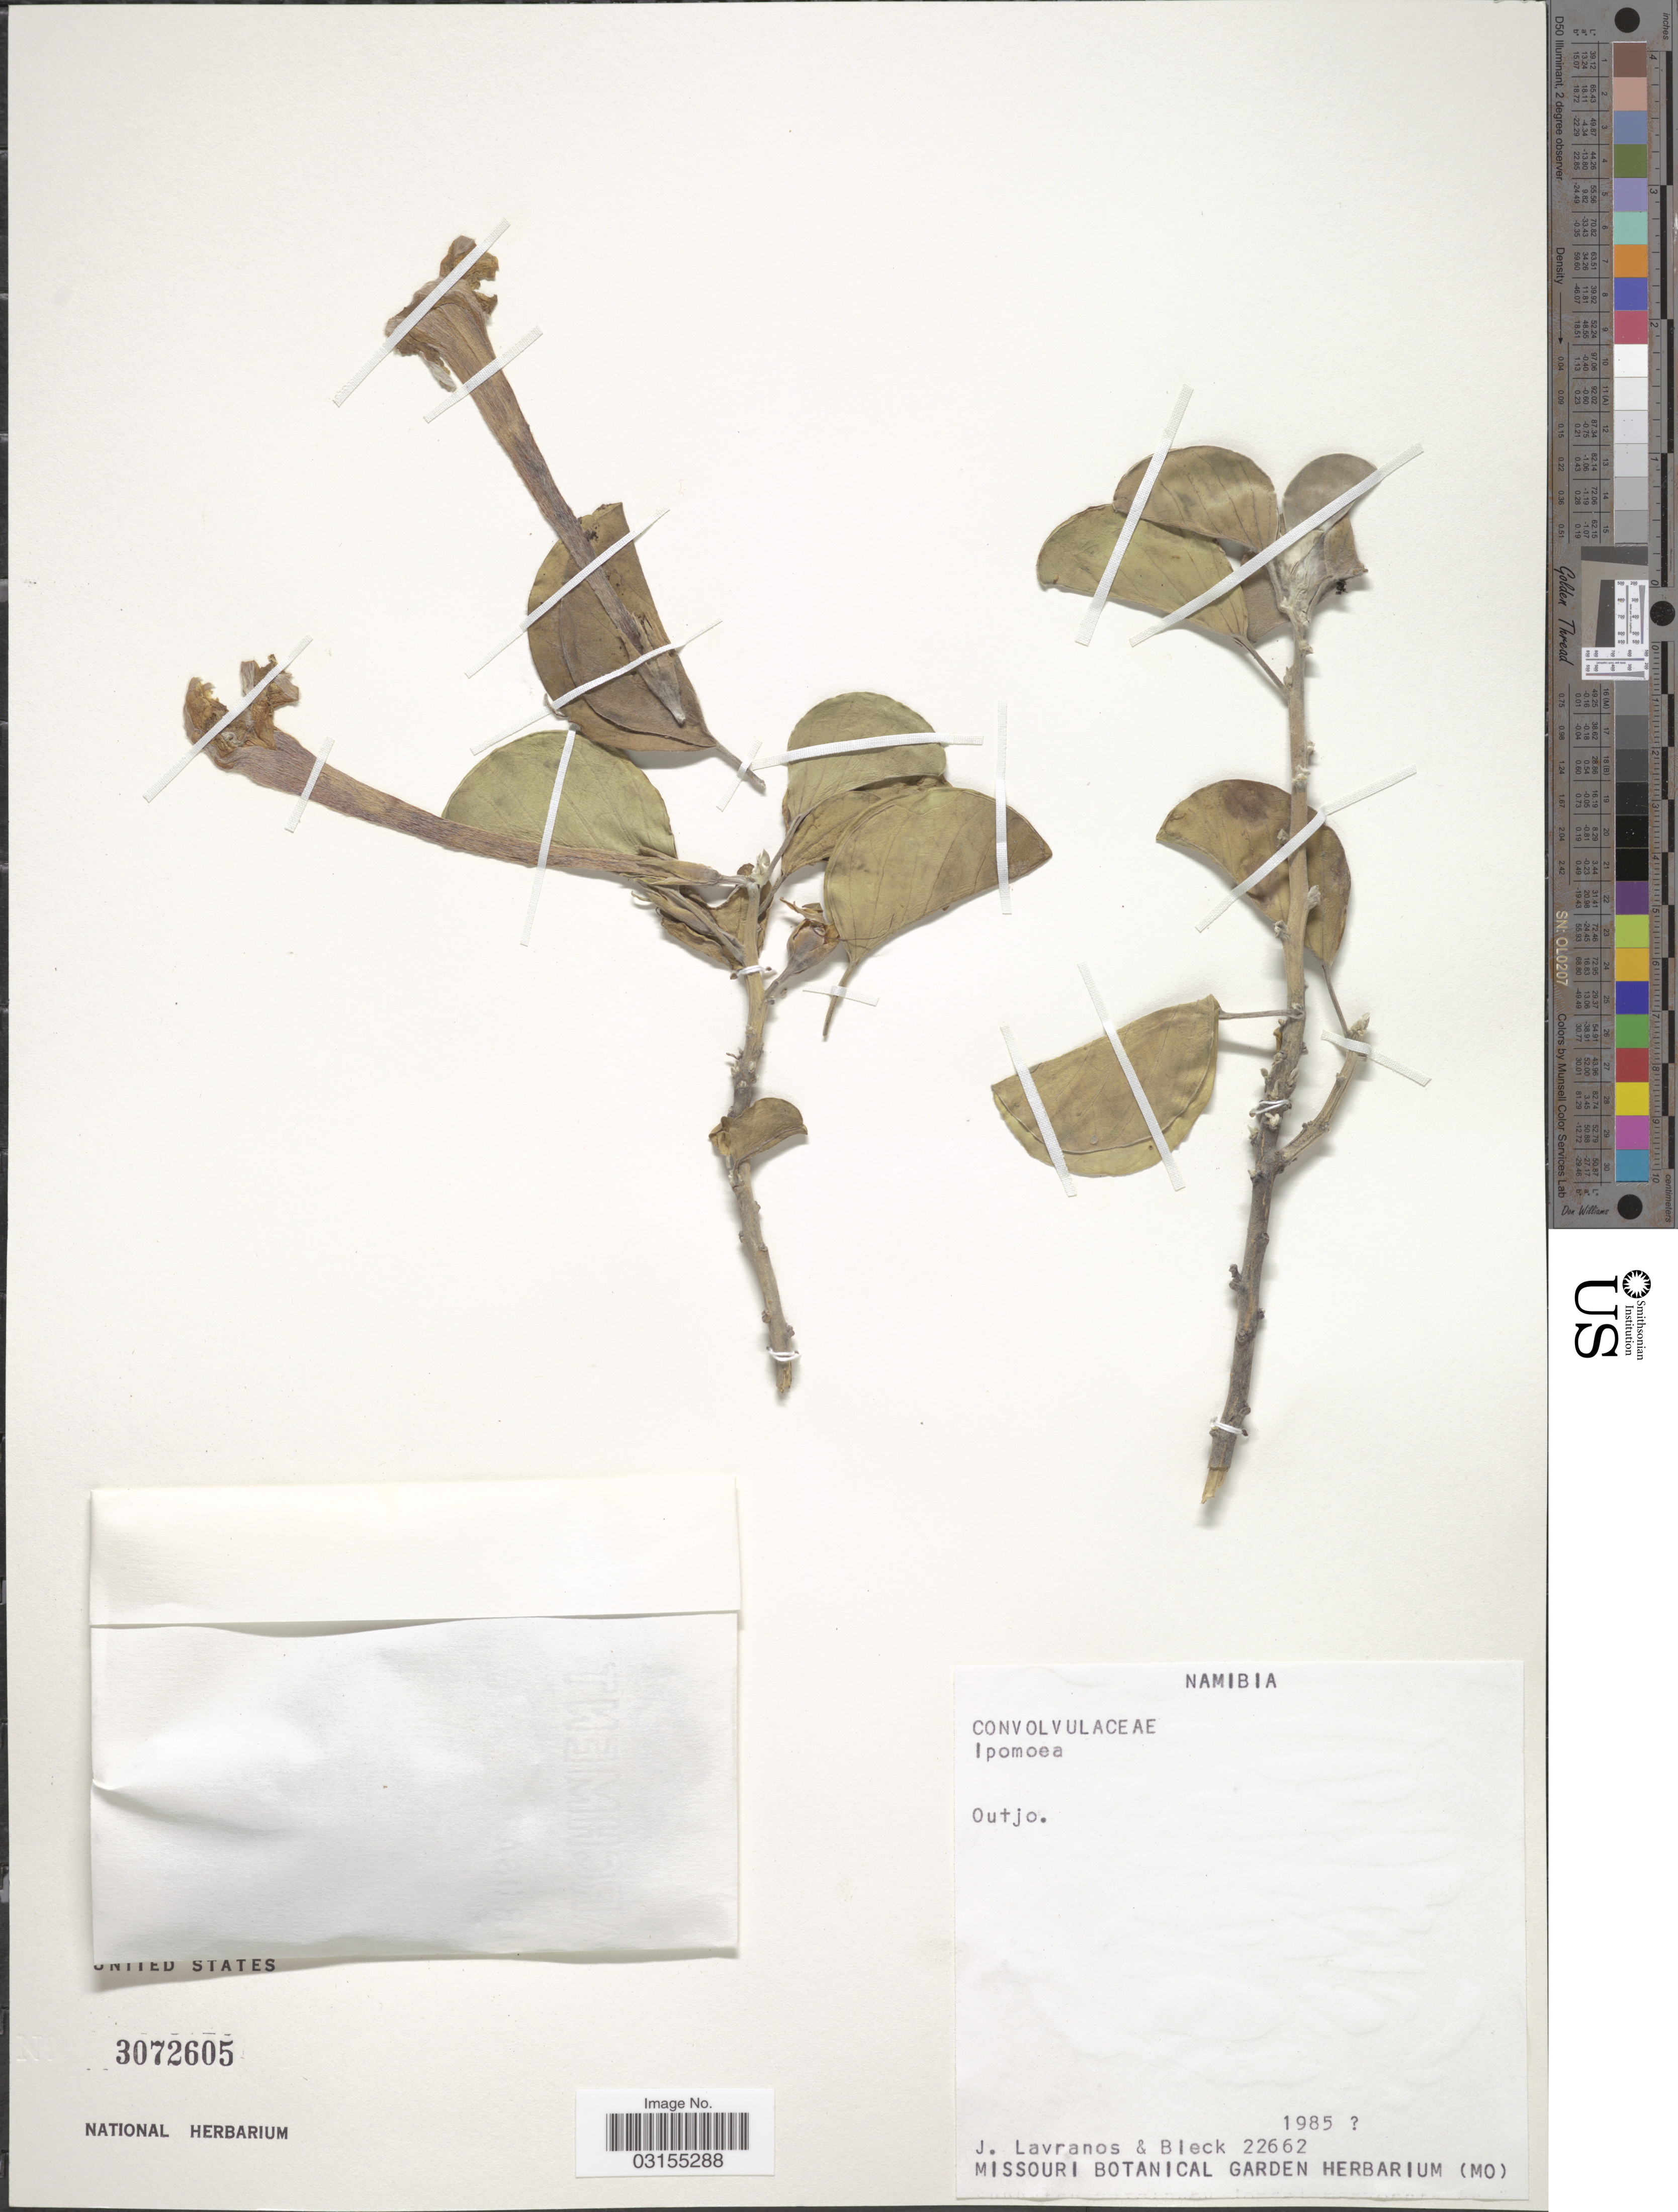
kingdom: Plantae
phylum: Tracheophyta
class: Magnoliopsida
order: Solanales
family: Convolvulaceae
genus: Ipomoea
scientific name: Ipomoea sp.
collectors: J. Lavranos & -. Bleck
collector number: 22662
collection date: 1985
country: Namibia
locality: Outjo.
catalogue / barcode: US 3072605